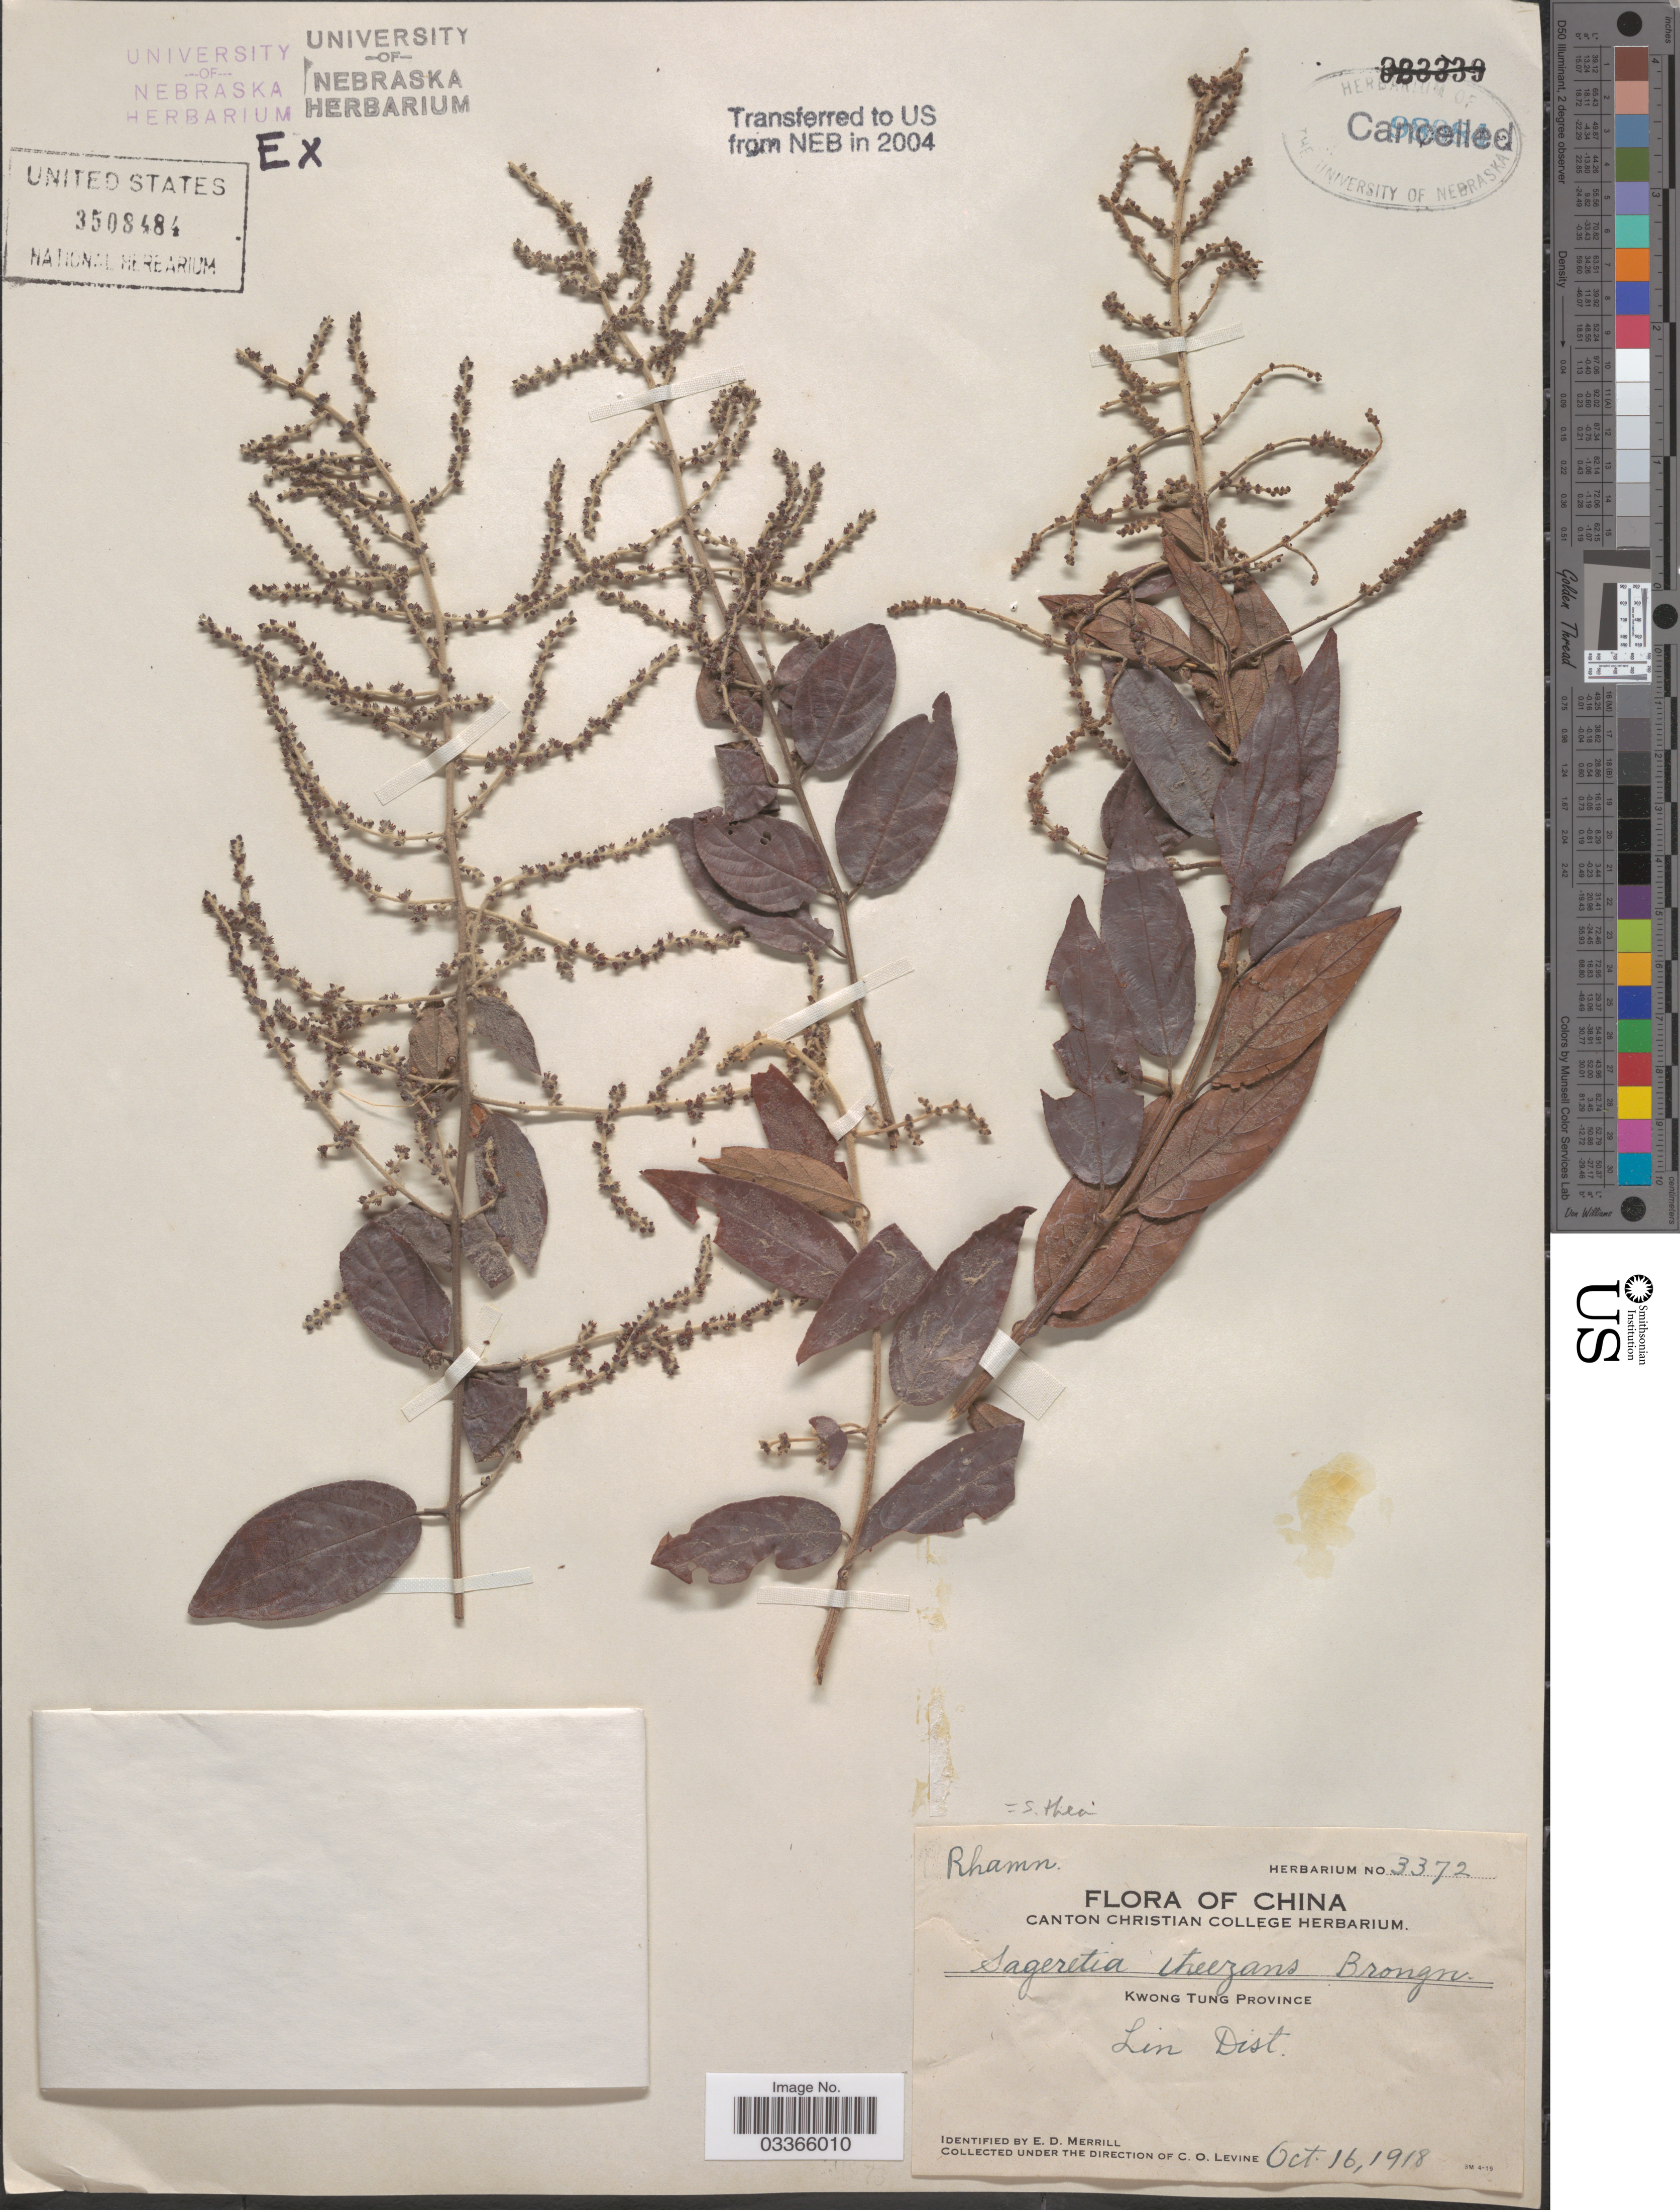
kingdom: Plantae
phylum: Tracheophyta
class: Magnoliopsida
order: Rosales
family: Rhamnaceae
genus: Sageretia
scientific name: Sageretia thea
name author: (Osbeck) M.C. Johnst.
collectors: C. O. Levine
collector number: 3372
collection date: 1918-10-16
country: China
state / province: Guangdong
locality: Kwong Tung Province, Lin Dist.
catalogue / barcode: US 3508484